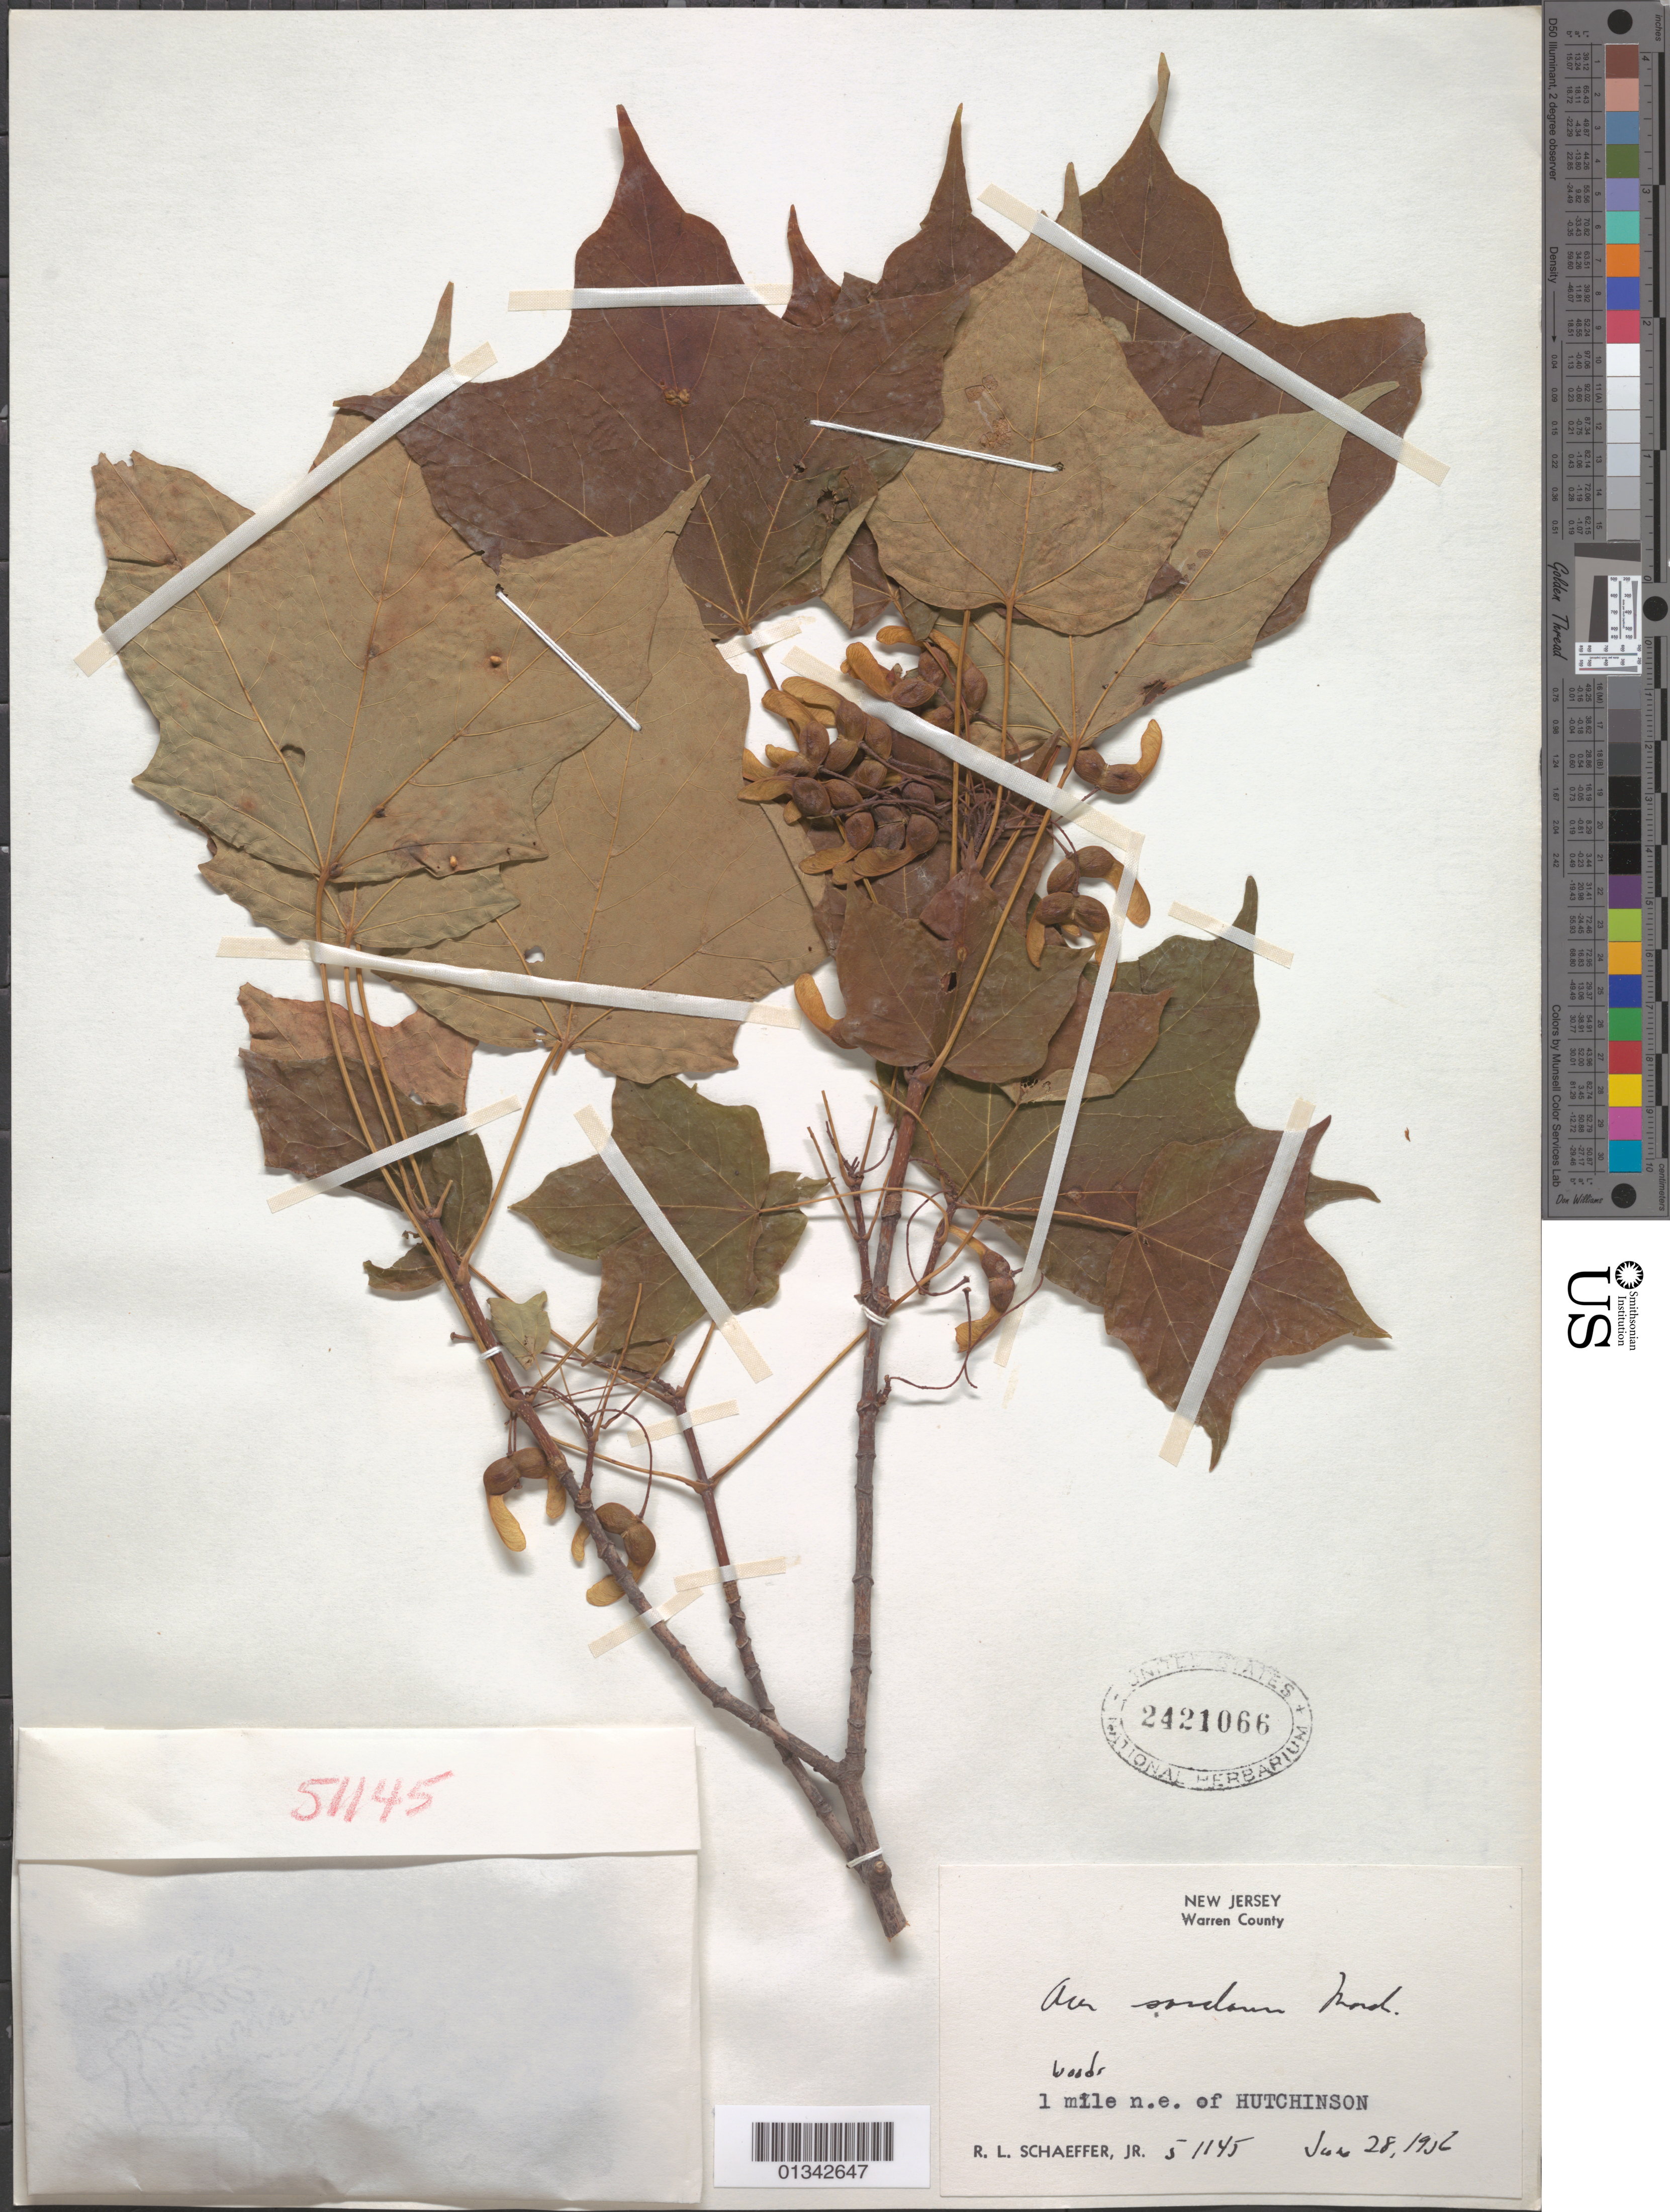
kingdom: Plantae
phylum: Tracheophyta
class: Magnoliopsida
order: Sapindales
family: Sapindaceae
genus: Acer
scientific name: Acer saccharum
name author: Marshall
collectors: R. L. Schaeffer Jr.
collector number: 51145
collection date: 1956-06-28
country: United States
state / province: New Jersey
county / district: Warren County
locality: Warren County, 1 mile NE of Hutchinson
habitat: Woods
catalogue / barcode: US 2421066